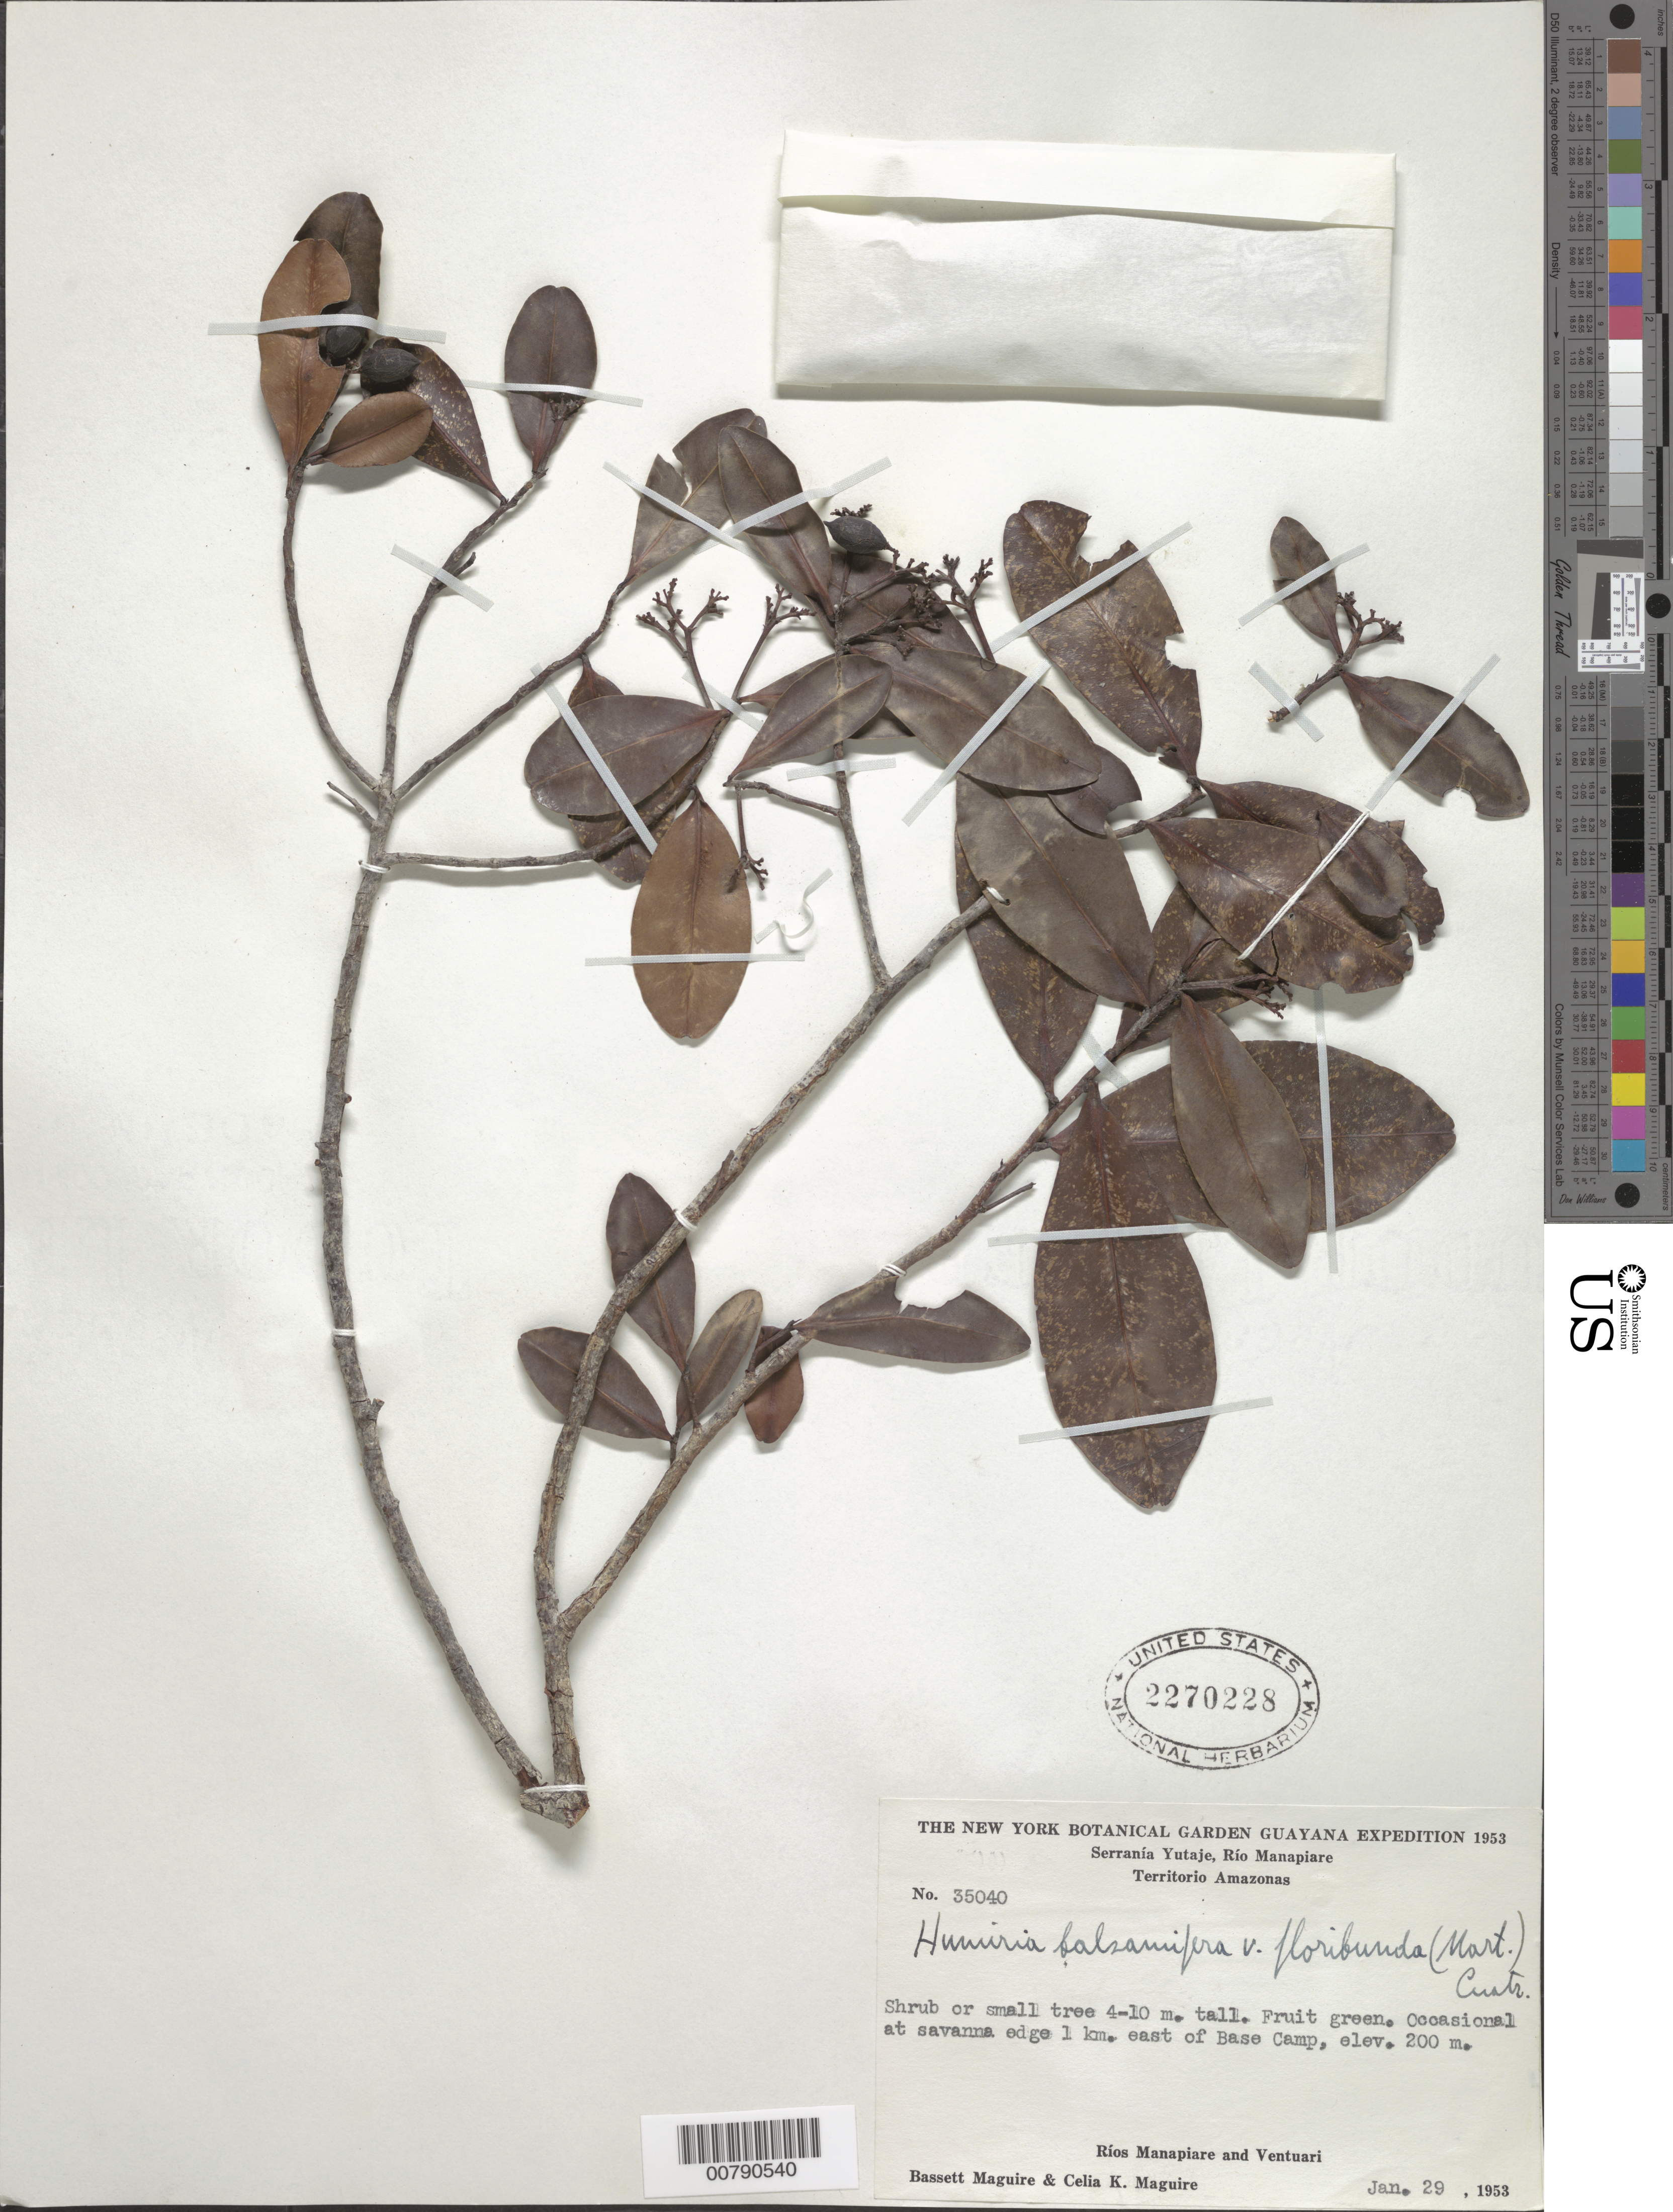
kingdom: Plantae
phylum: Tracheophyta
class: Magnoliopsida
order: Malpighiales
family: Humiriaceae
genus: Humiria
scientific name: Humiria balsamifera var. floribunda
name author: (Mart.) Cuatrec.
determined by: Cuatrecasas, J.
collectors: B. Maguire & C. K. Maguire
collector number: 35040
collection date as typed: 29-Jan-53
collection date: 1953-01-29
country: Venezuela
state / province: Amazonas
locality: Serranía Yutajé, Río Manapiare, 1 km E of base camp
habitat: Savanna edge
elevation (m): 200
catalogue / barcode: US 2270228